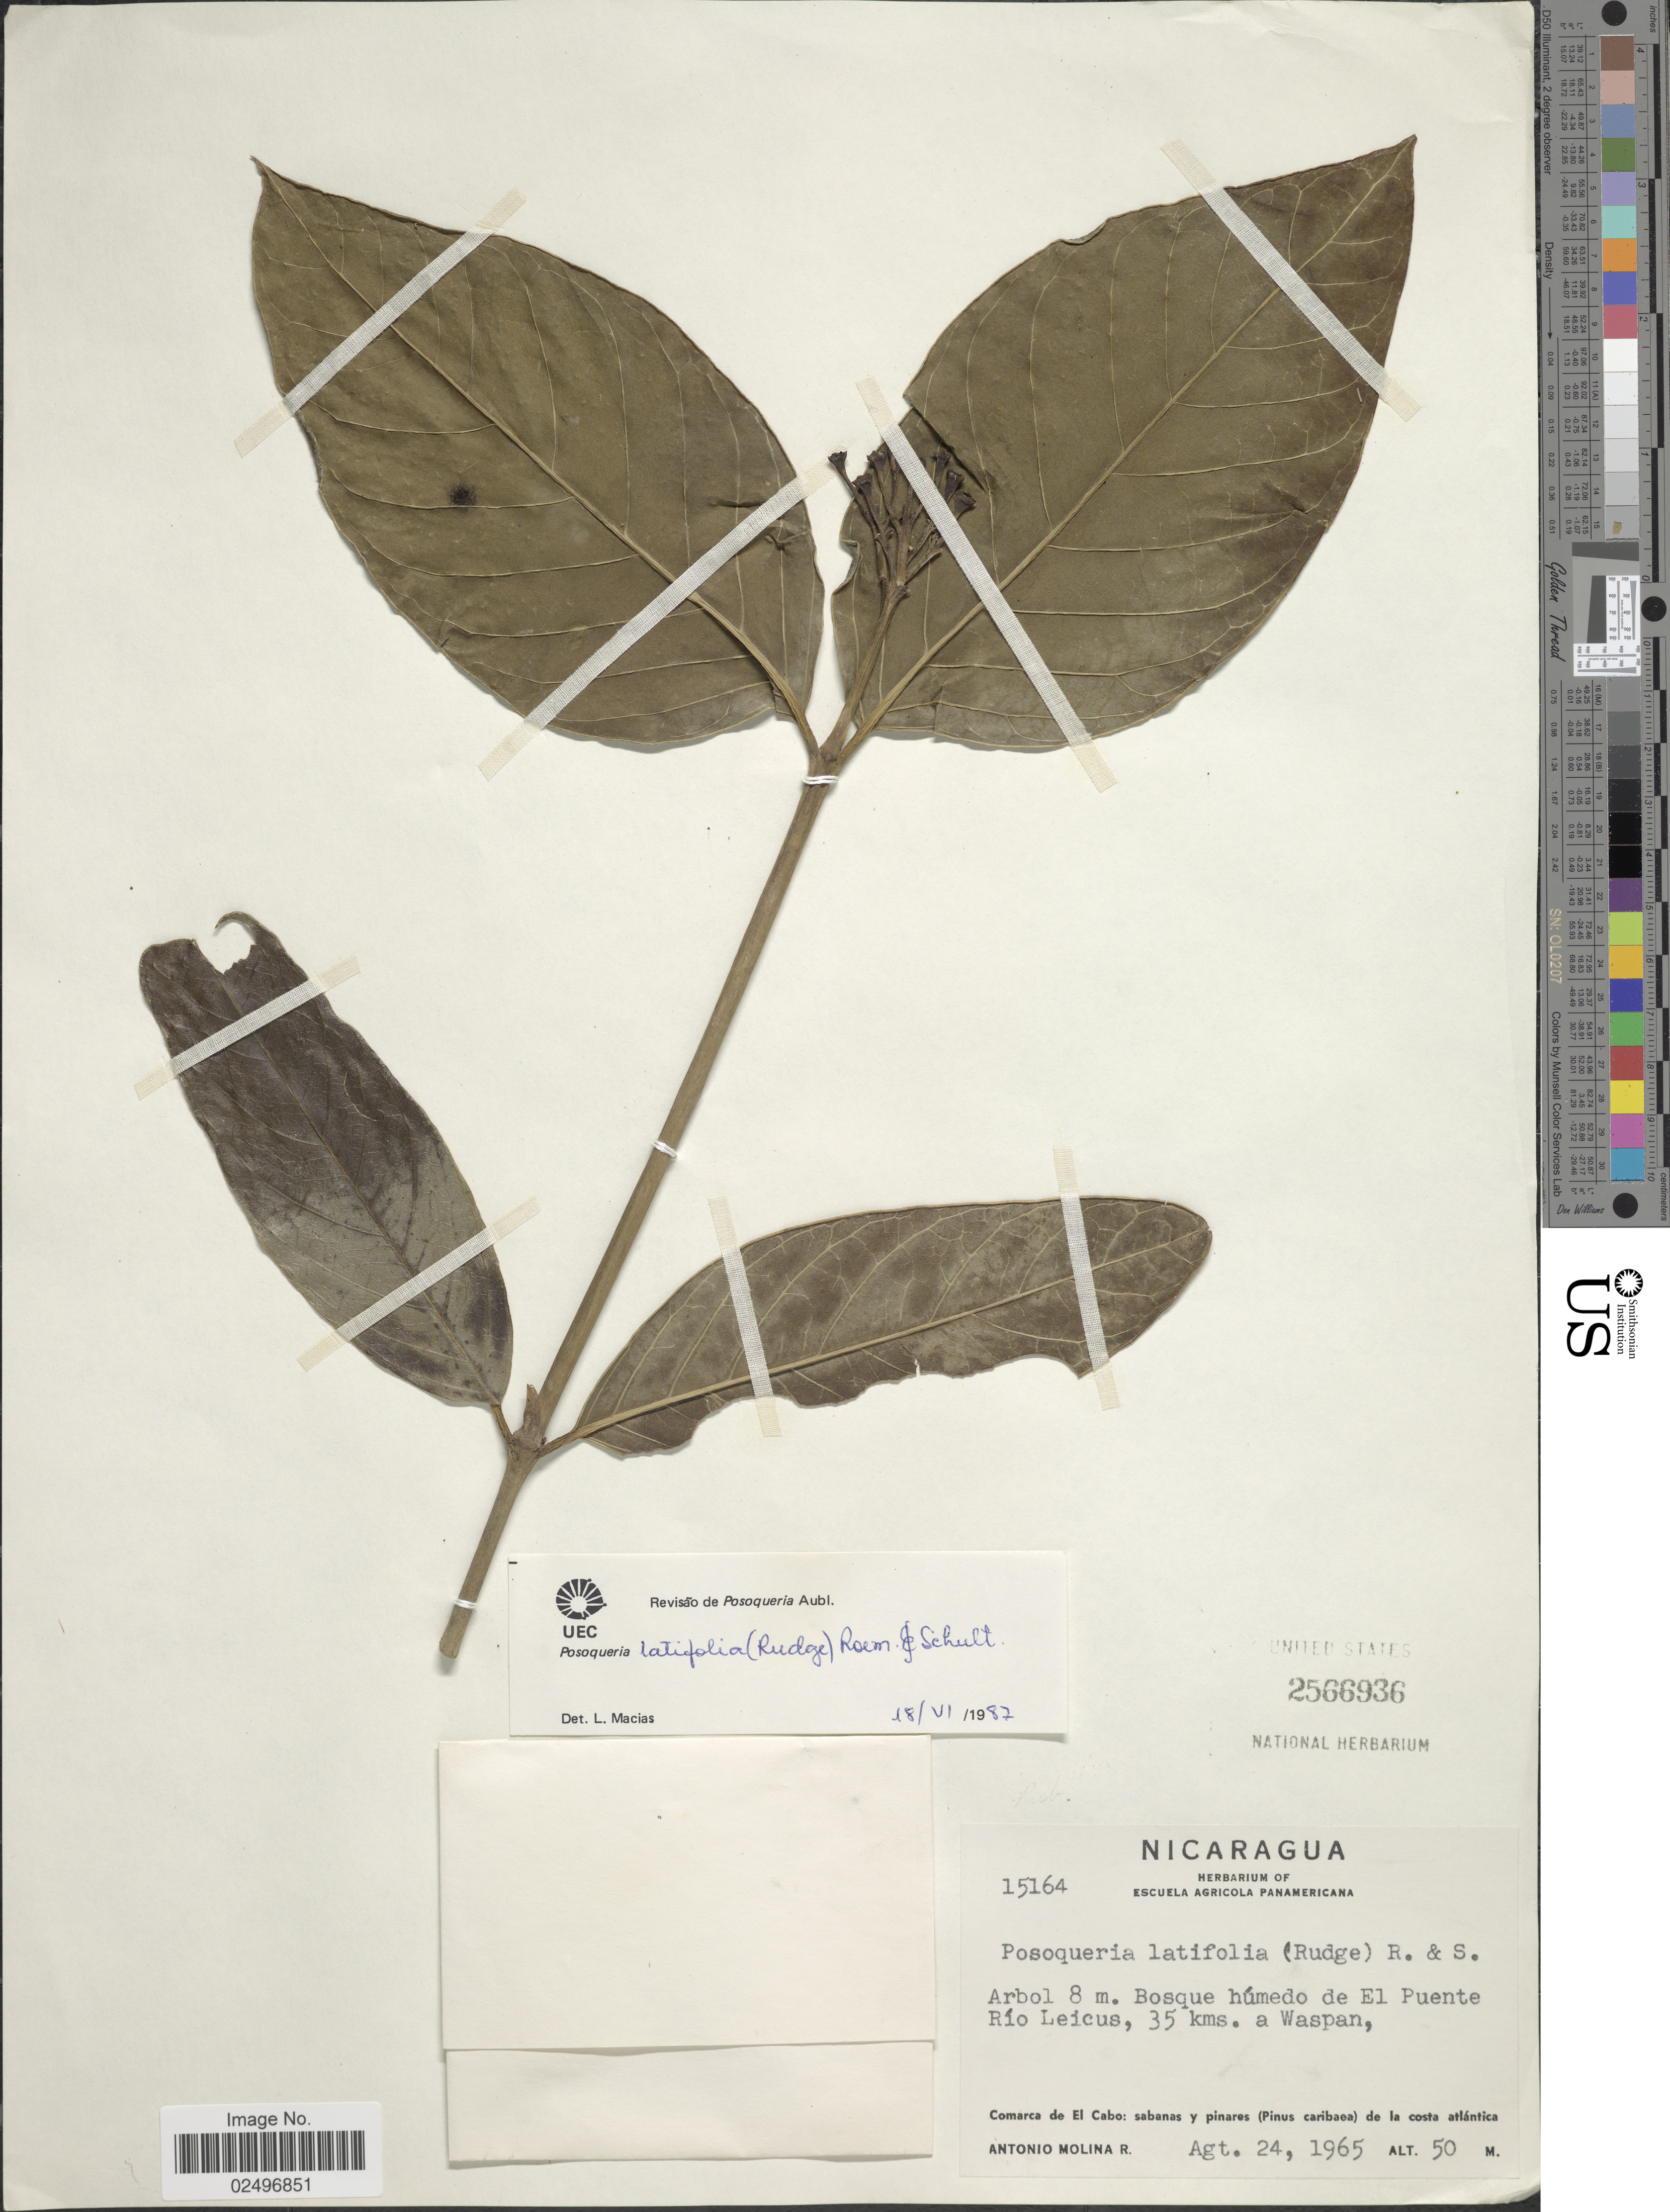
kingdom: Plantae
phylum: Tracheophyta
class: Magnoliopsida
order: Gentianales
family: Rubiaceae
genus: Posoqueria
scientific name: Posoqueria latifolia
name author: (Rudge) Roem. & Schult.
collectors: A. Molina R.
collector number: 15164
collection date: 1965-08-24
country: Nicaragua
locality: Bosque húmedo de El Puente Río Leicus, 35 kms a Waspan, Comarca de El Cabo: sabanas y pinares (Pinus caribaea) de la costa atlántica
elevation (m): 50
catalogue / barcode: US 2566936